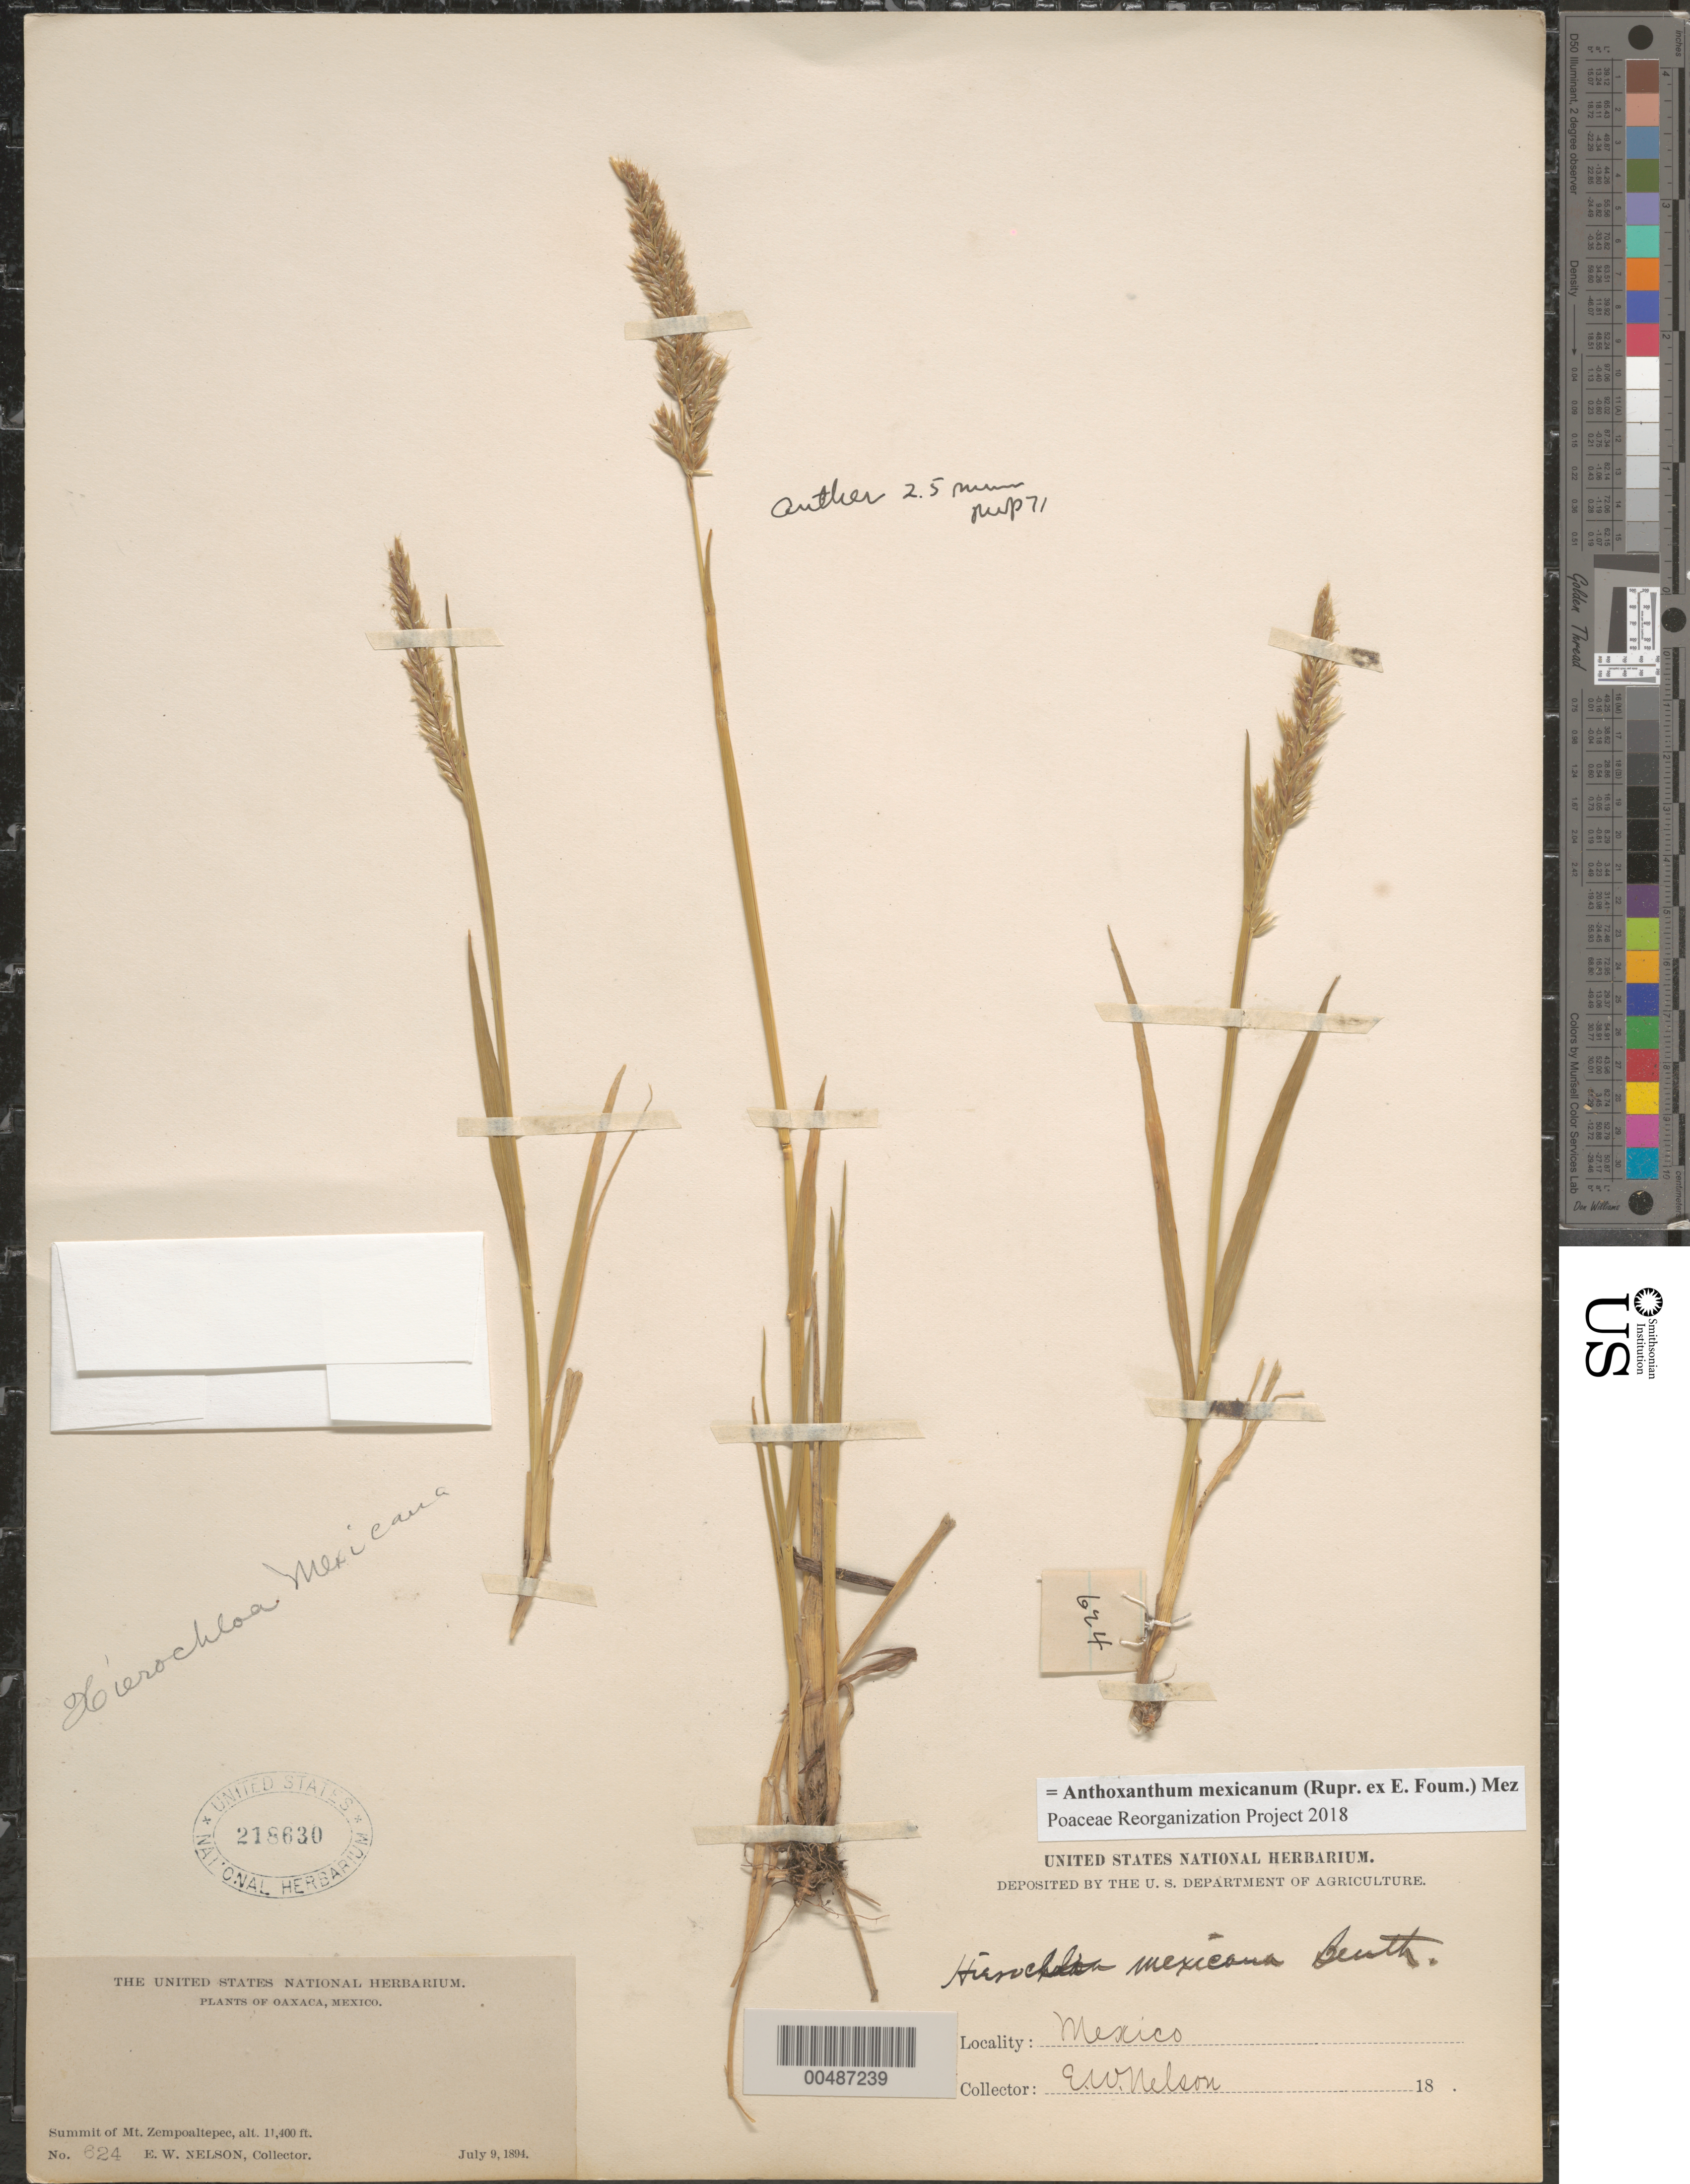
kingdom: Plantae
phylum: Tracheophyta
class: Liliopsida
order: Poales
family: Poaceae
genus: Anthoxanthum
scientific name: Anthoxanthum mexicanum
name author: (Rupr. ex E. Fourn.) Mez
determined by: Poaceae Reorganization Project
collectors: E. W. Nelson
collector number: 624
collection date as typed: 9 Jul 1894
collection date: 1894-07-09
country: Mexico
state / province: Oaxaca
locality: Summit of Mt Zempoaltepec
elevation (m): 3475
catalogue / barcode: US 218630